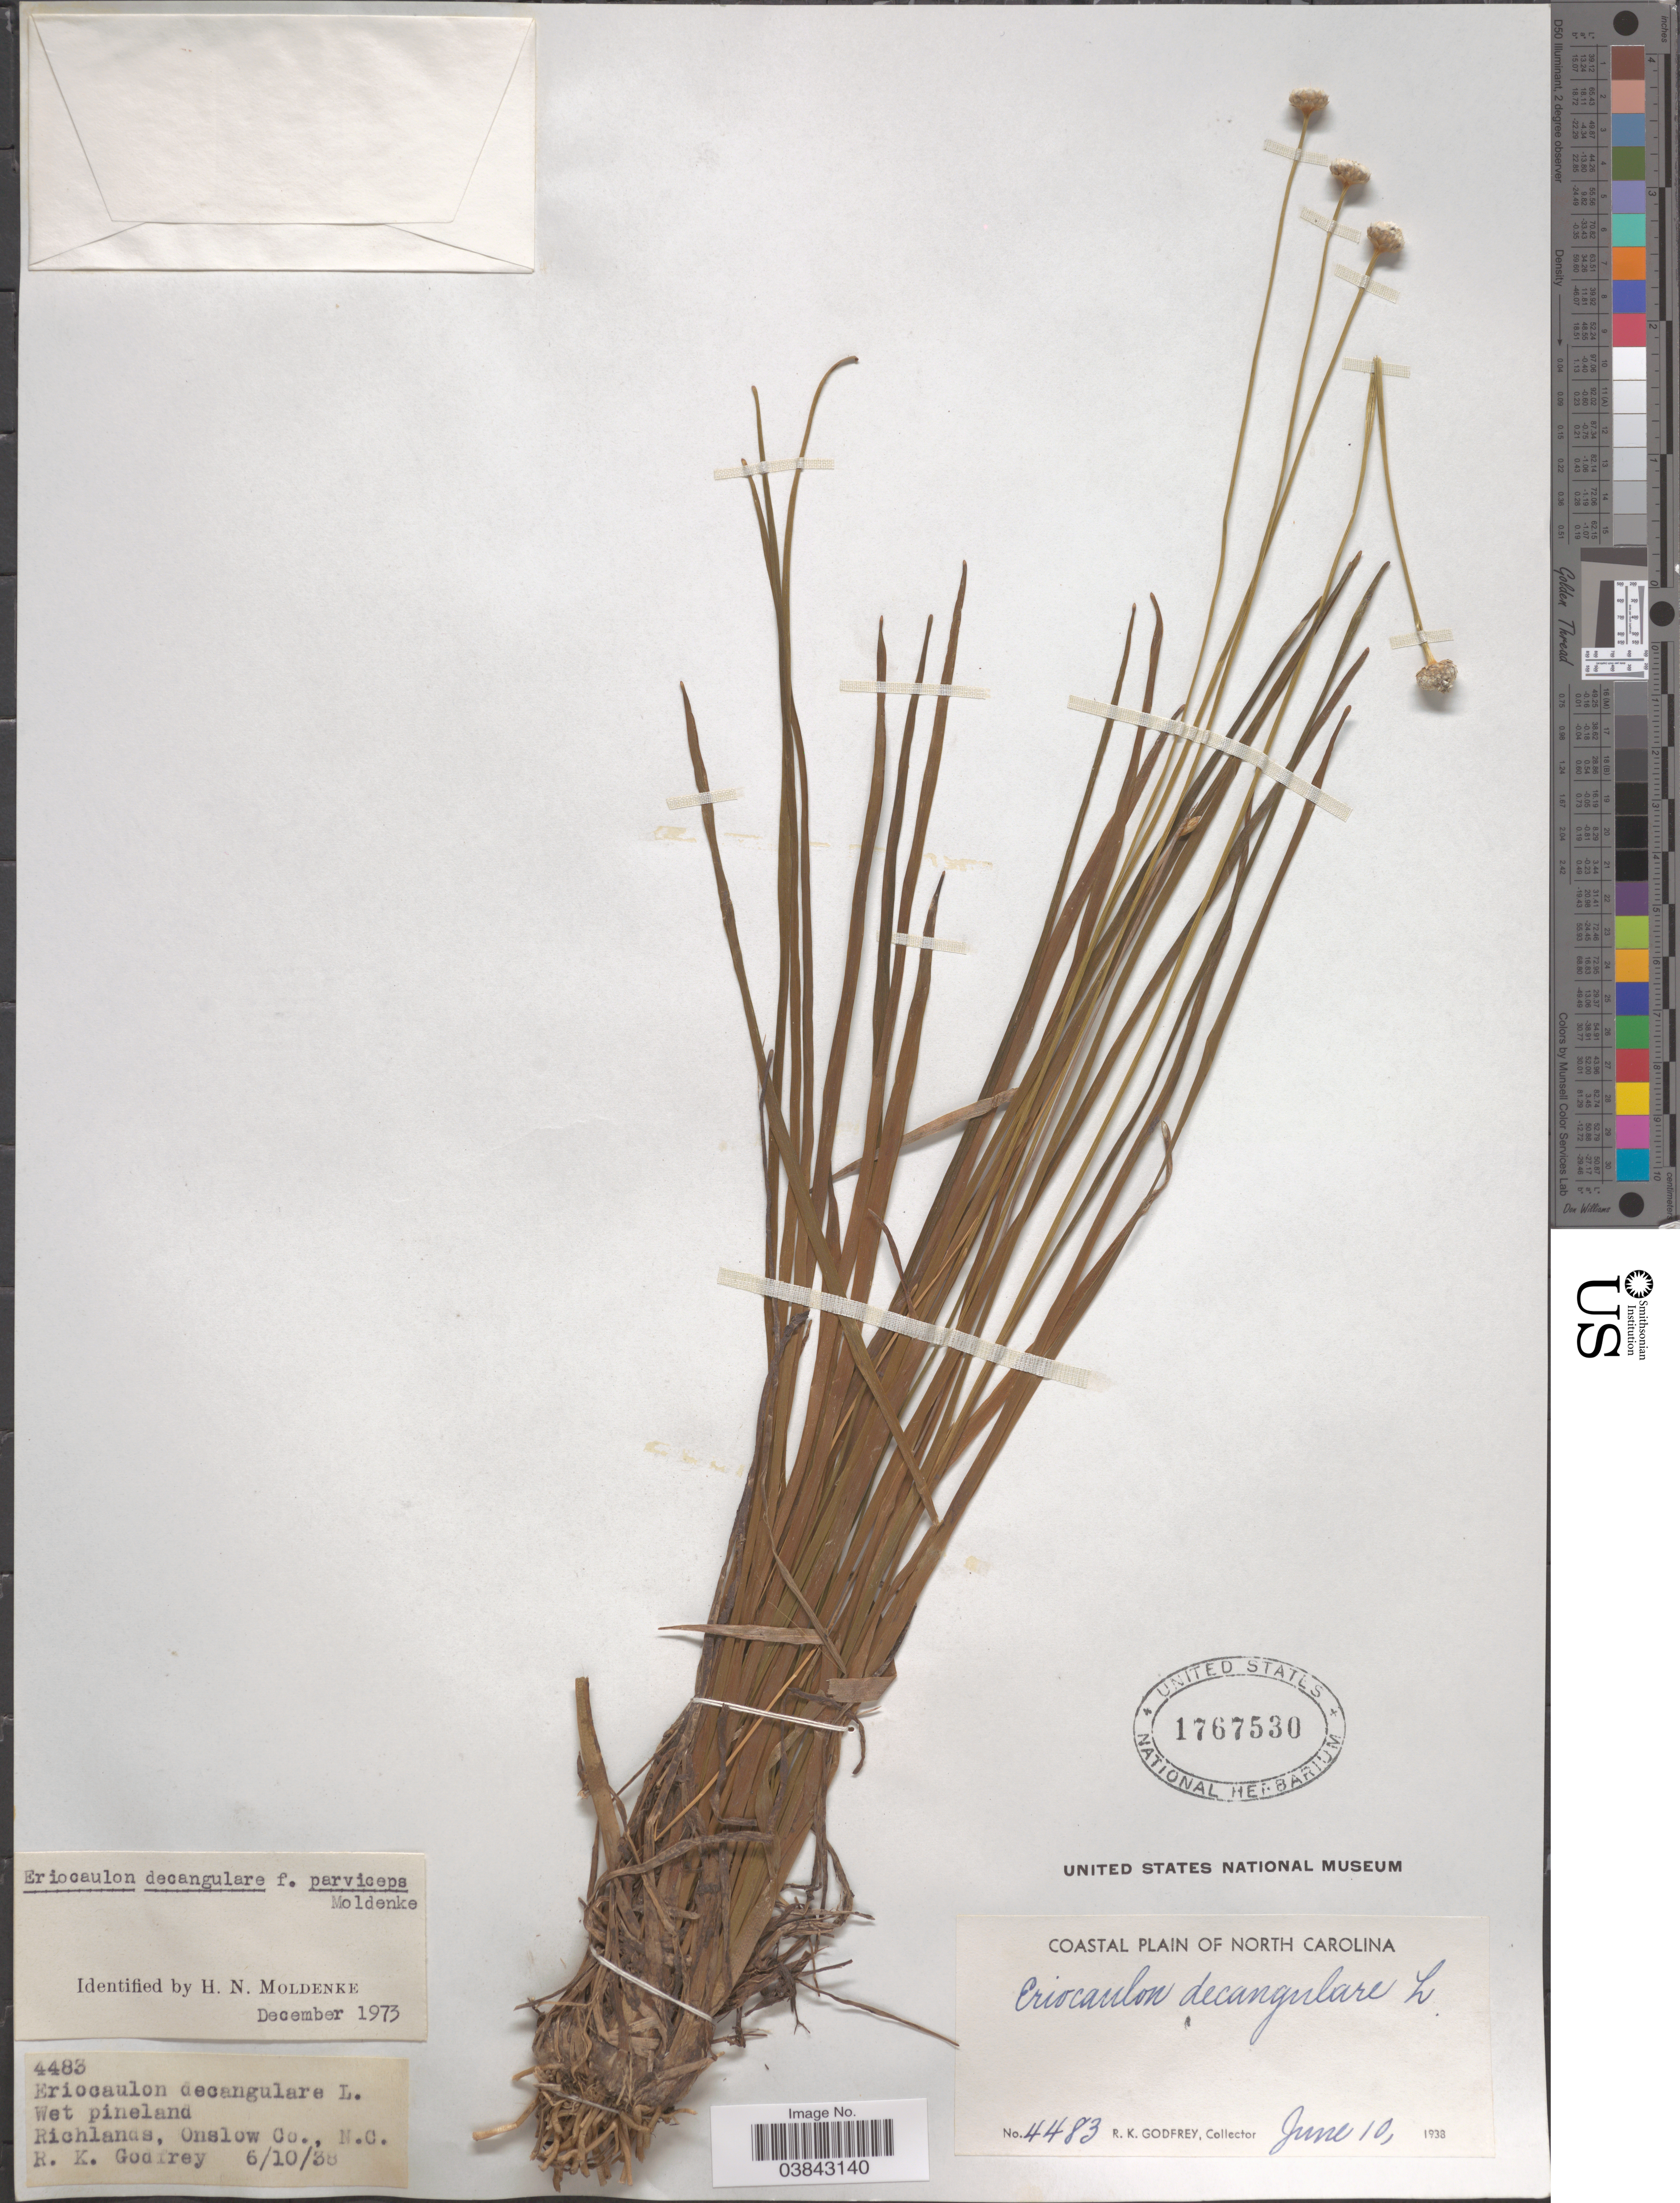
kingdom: Plantae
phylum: Tracheophyta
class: Liliopsida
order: Poales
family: Eriocaulaceae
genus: Eriocaulon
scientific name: Eriocaulon decangulare f. parviceps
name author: Moldenke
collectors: R. K. Godfrey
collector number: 4483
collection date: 1938-06-10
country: United States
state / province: North Carolina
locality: Coastal Plain of North Carolina. Richlands, Onslow Co.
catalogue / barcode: US 1767530